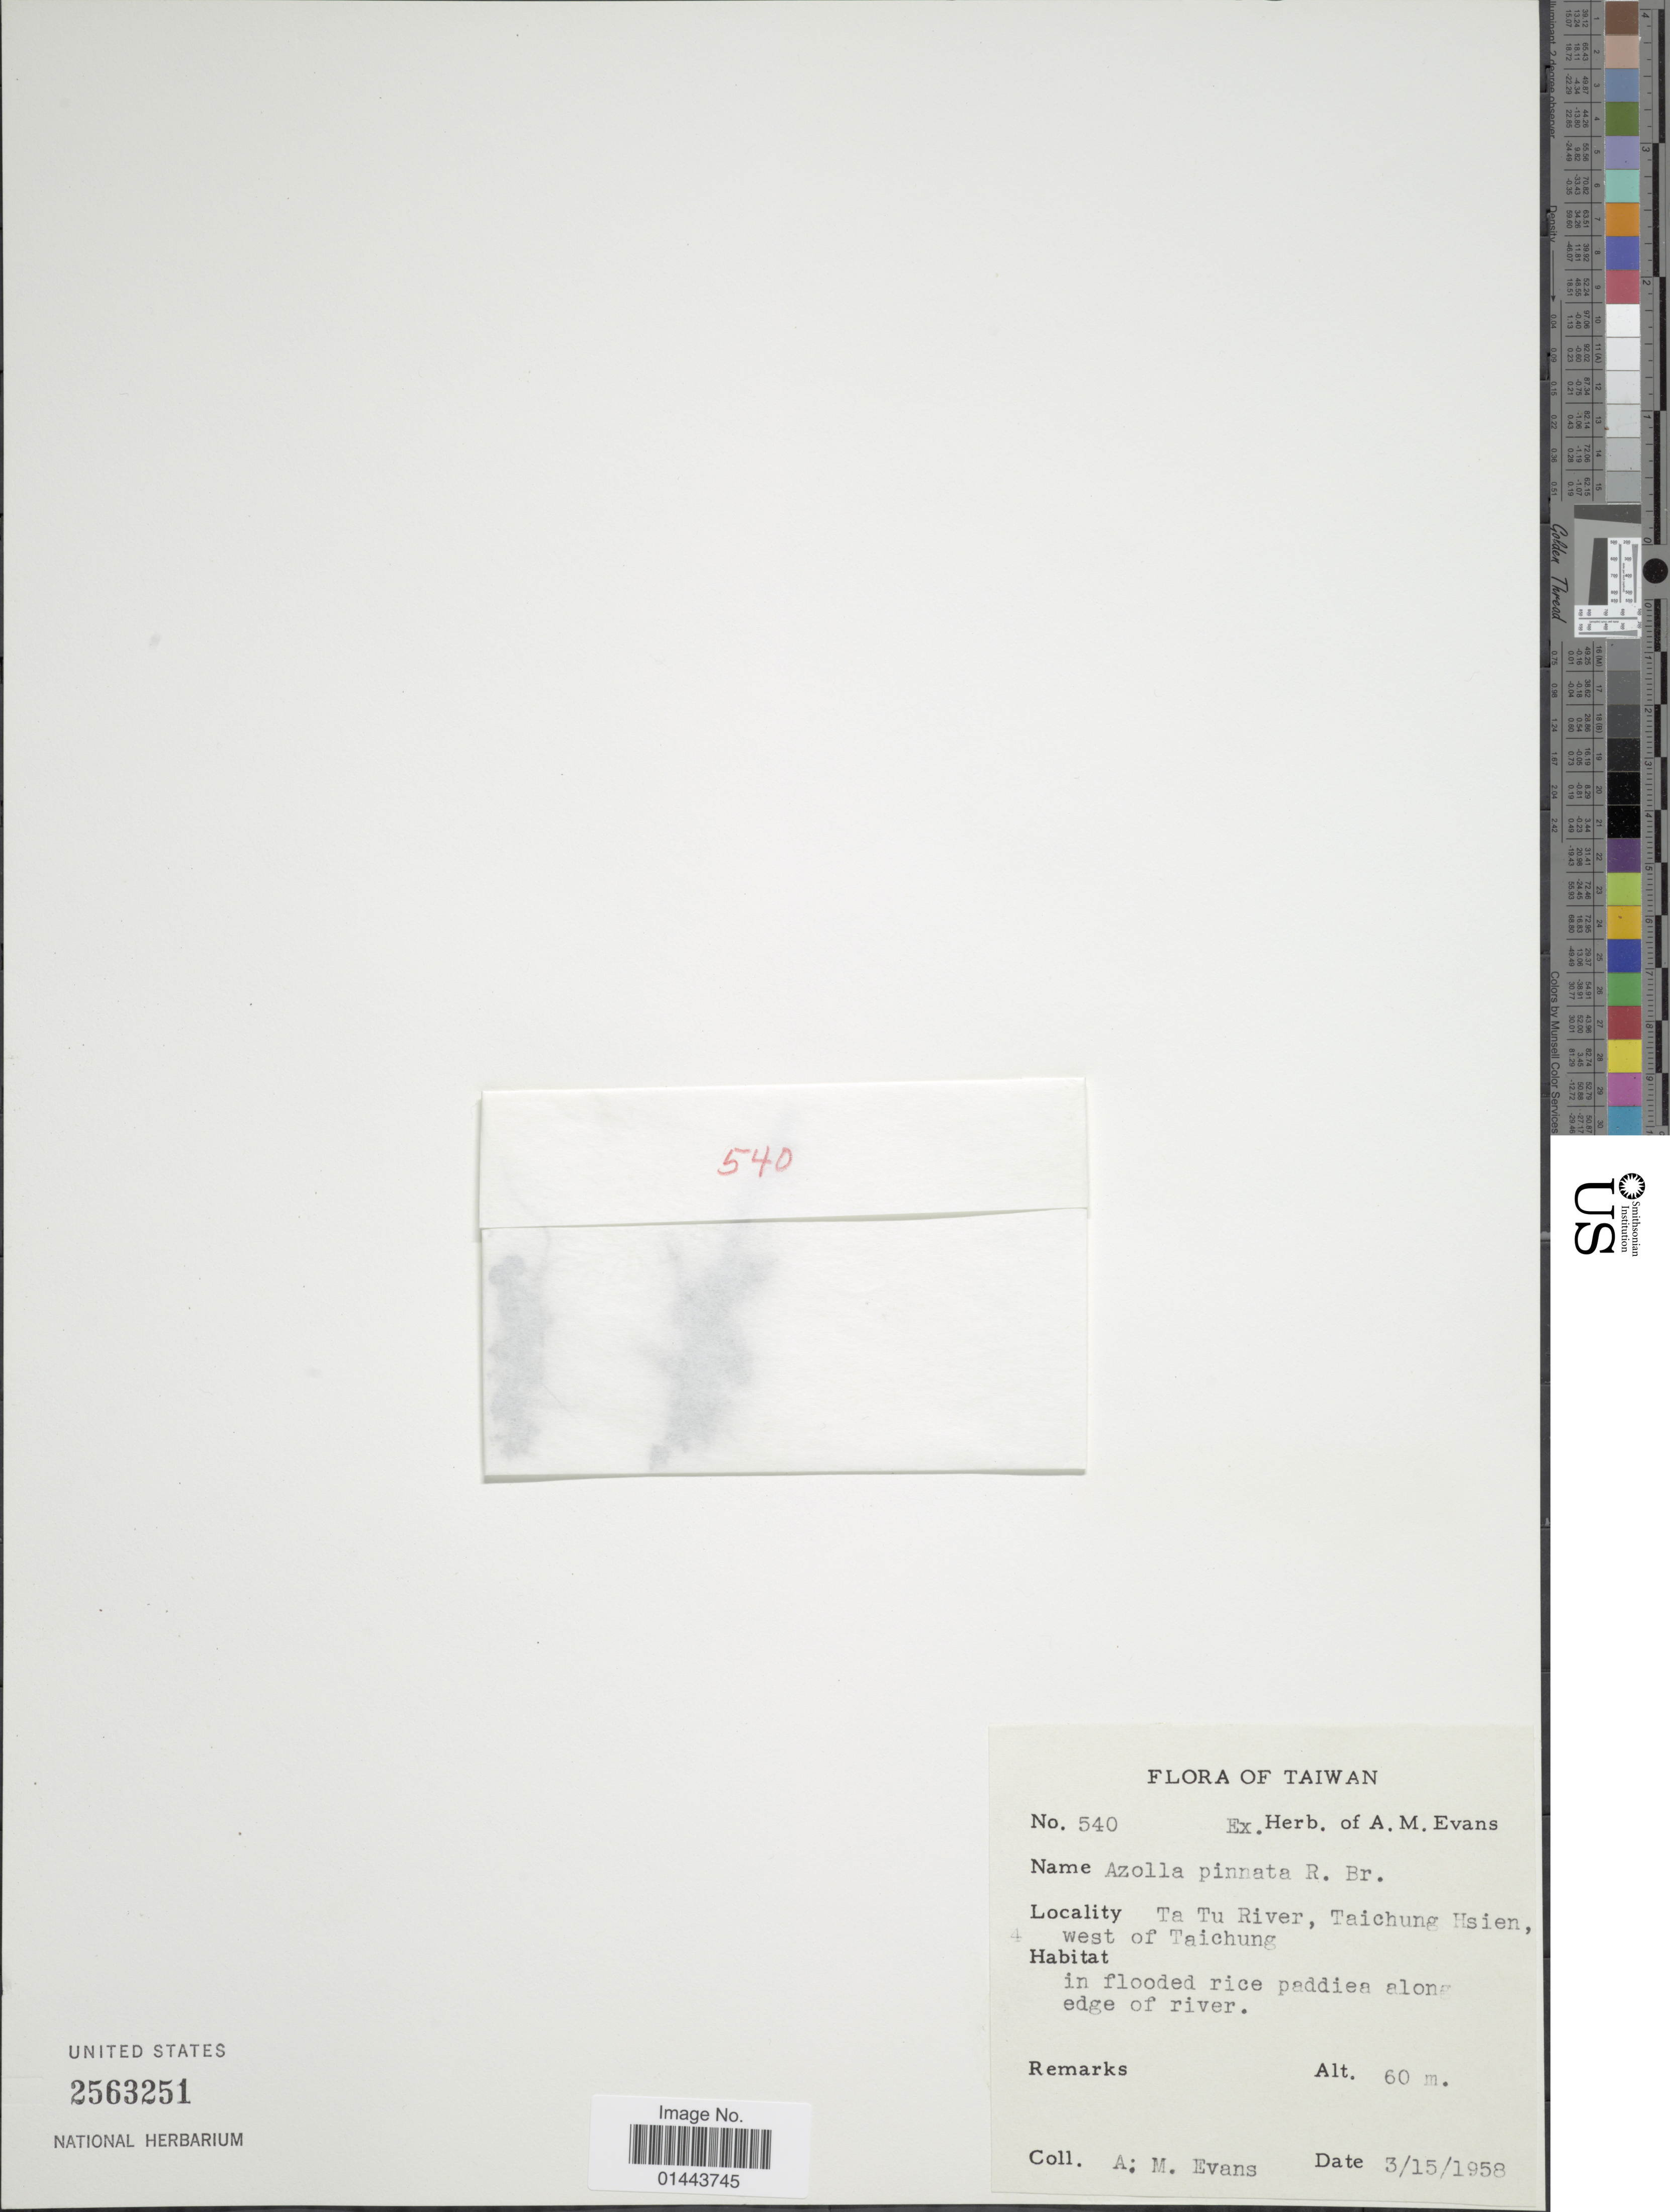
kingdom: Plantae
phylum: Tracheophyta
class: Polypodiopsida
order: Salviniales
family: Salviniaceae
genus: Azolla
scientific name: Azolla pinnata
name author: R. Br.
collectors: A. M. Evans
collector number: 540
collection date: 1958-03-15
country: Taiwan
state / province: Taichung City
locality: Ta Tu River, Taiching Hsien, west of Taichung, in flooded rice paddiea along edge of river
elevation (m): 60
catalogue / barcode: US 2563251